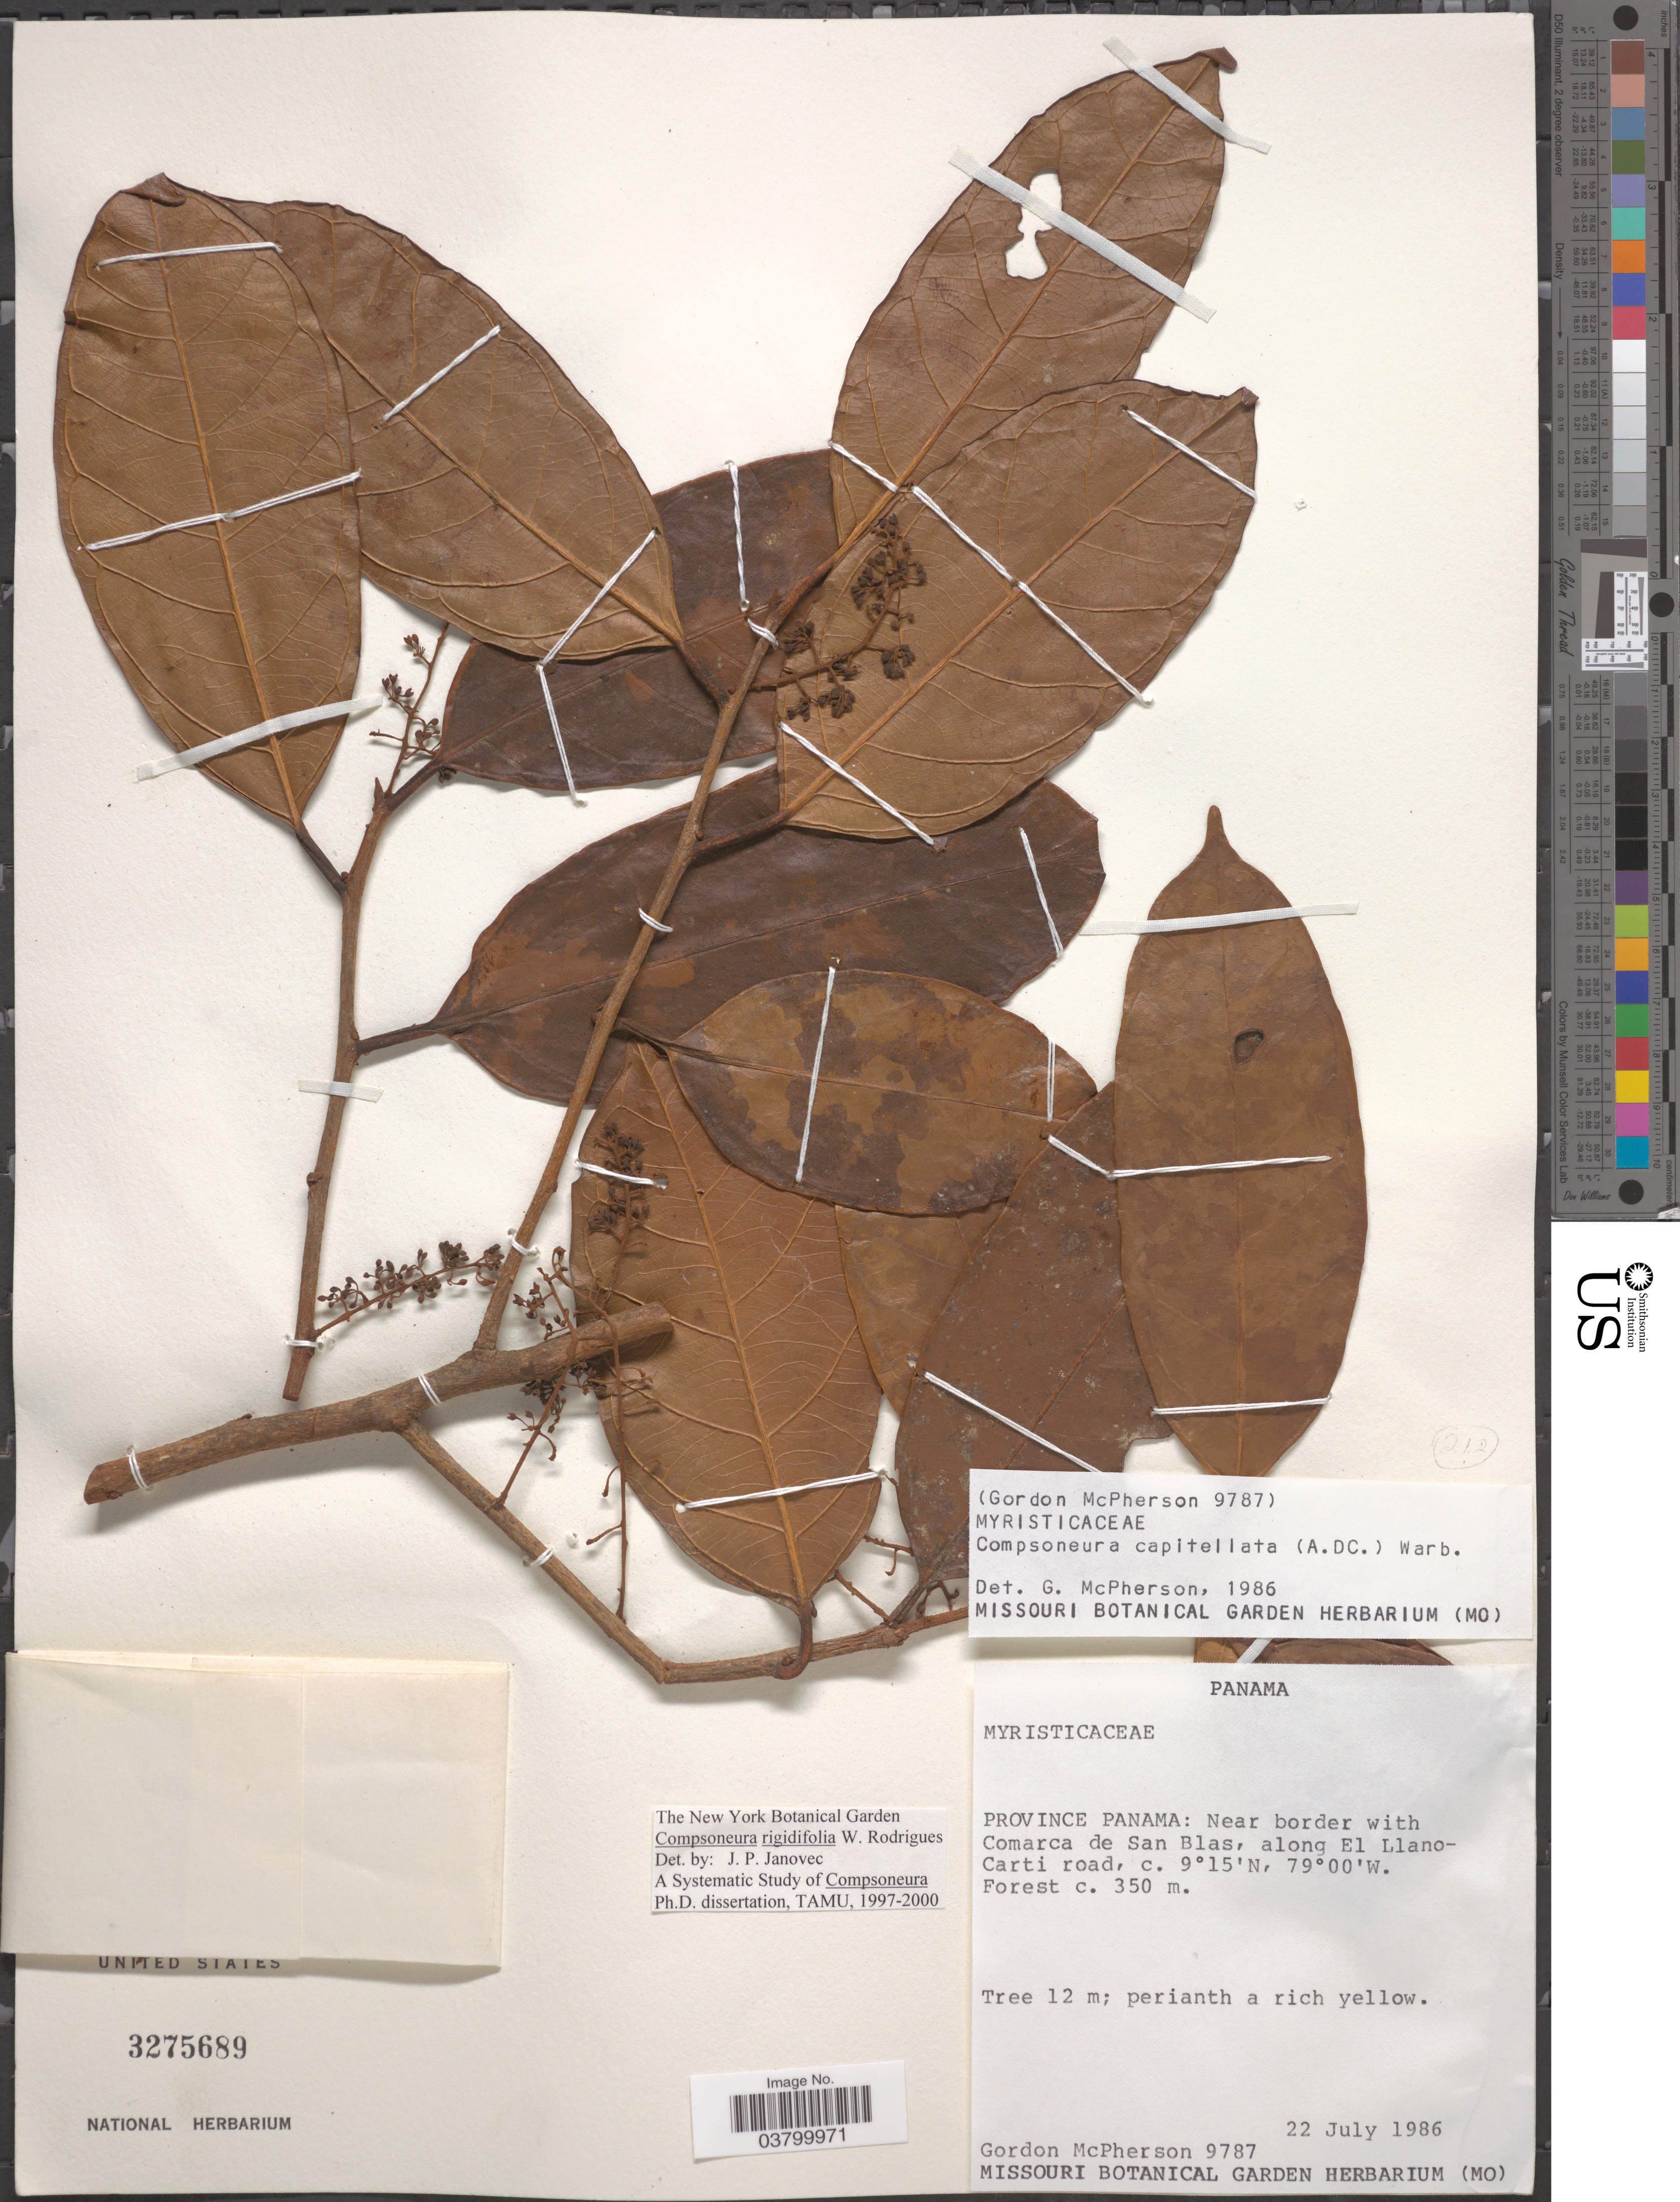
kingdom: Plantae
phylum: Tracheophyta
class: Magnoliopsida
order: Magnoliales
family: Myristicaceae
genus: Compsoneura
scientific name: Compsoneura rigidifolia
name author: W.A. Rodrigues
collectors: G. McPherson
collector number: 9787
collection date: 1986-07-22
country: Panama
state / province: Panamá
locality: Near border with Comarca de San Blas, along El Llano-Carti road.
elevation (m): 350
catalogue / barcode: US 3275689